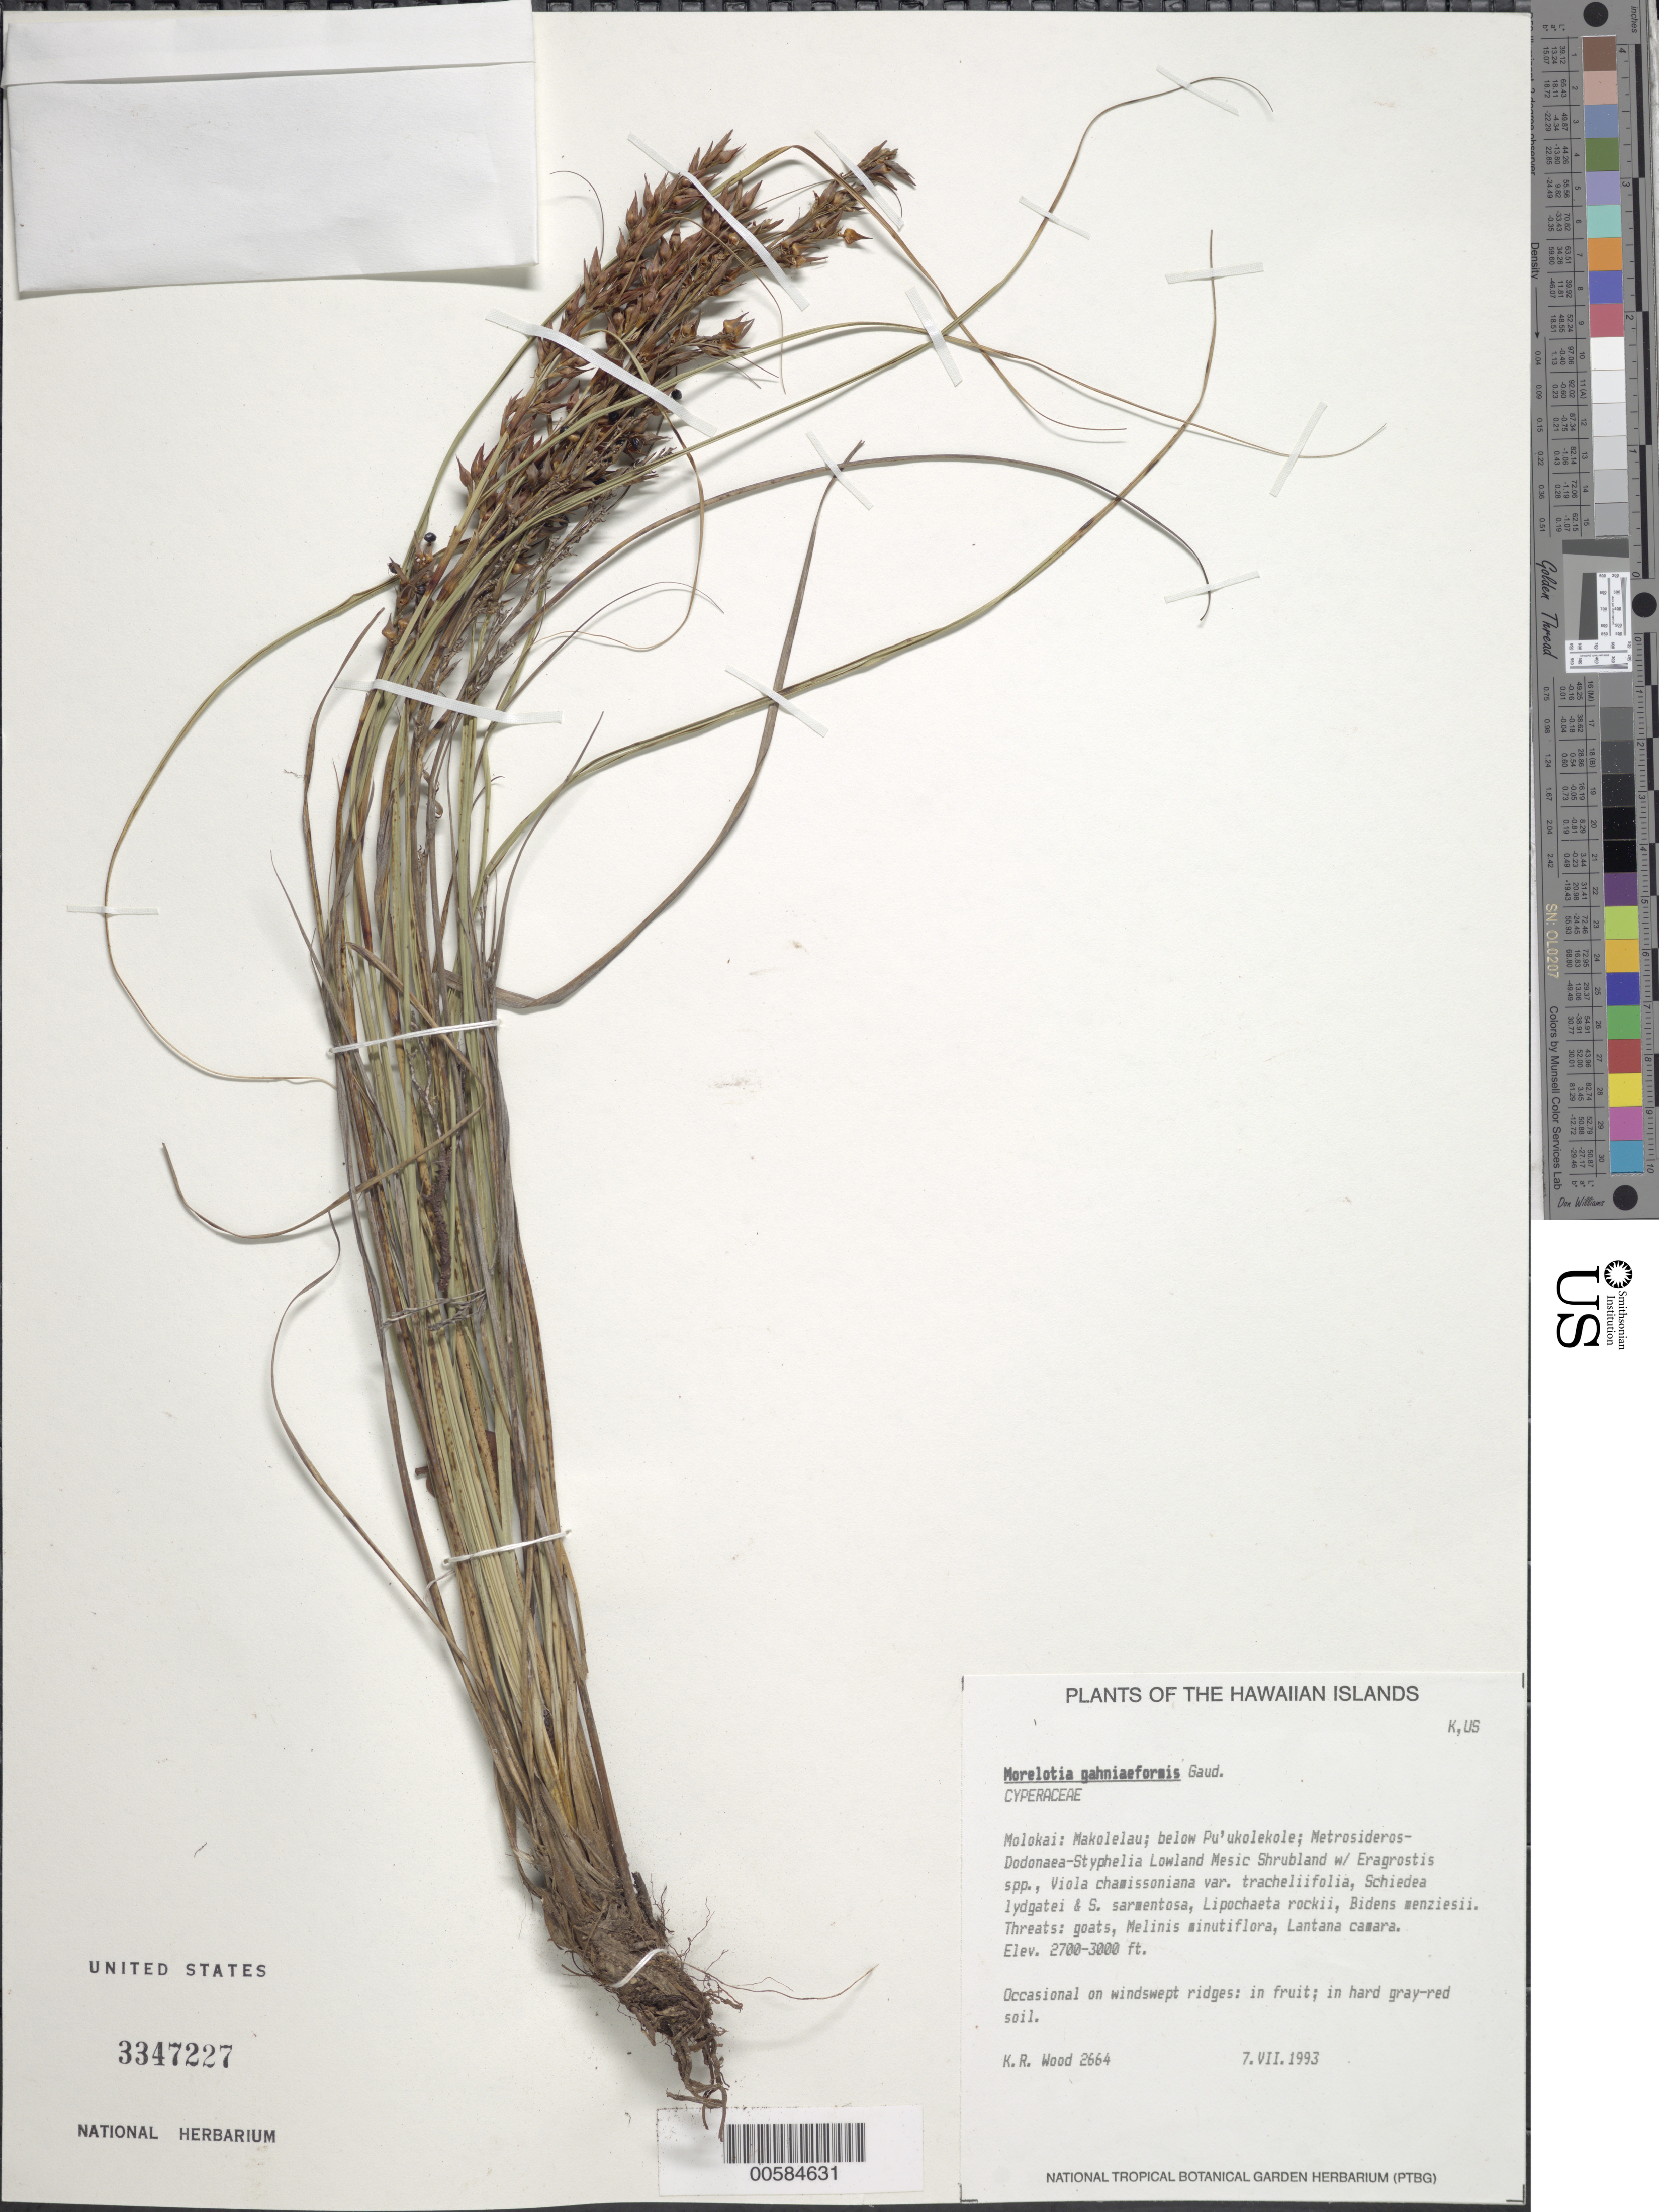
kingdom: Plantae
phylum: Tracheophyta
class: Liliopsida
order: Poales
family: Cyperaceae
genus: Morelotia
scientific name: Morelotia gahniiformis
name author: Gaudich.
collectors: K. R. Wood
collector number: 2664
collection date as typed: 7 Jul 1993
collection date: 1993-07-07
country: United States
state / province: Hawaii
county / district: Maui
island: Moloka'i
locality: Makolelau; below Pu'ukolekole.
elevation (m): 823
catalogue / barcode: US 3347227